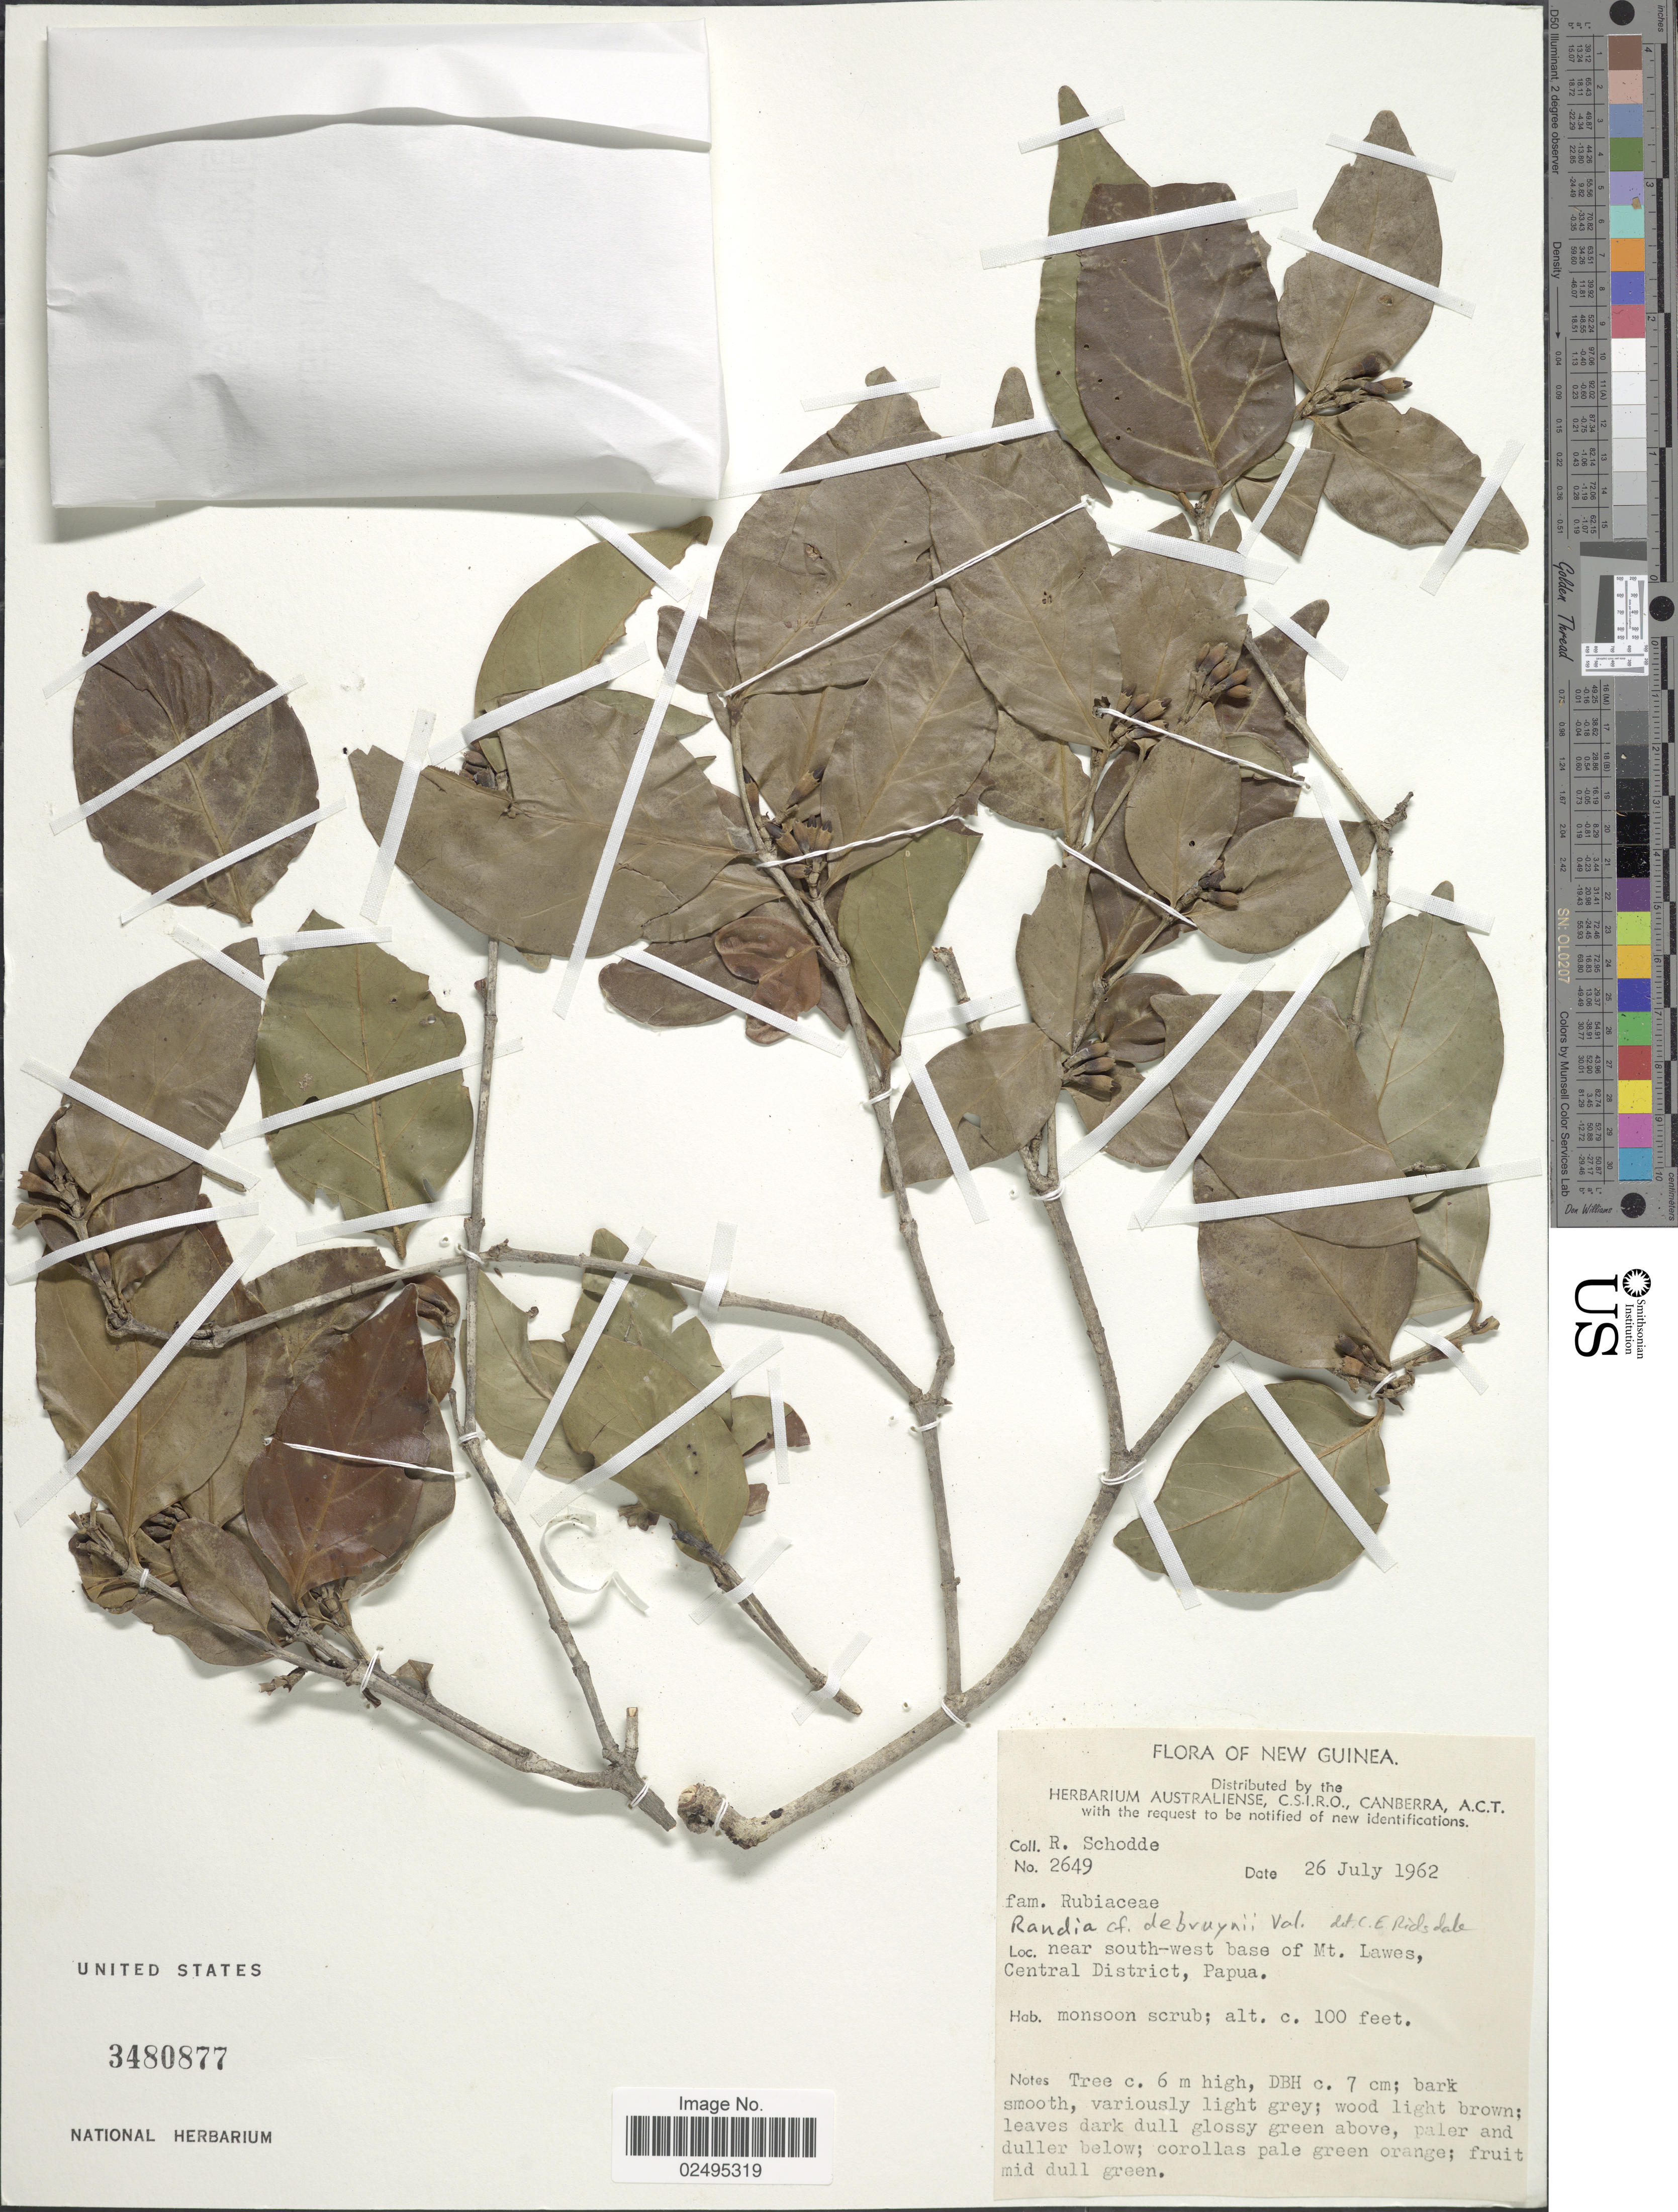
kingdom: Plantae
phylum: Tracheophyta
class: Magnoliopsida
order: Gentianales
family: Rubiaceae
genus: Randia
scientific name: Randia debruynii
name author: Valeton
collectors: R. Schodde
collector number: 2649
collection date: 1962-07-26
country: Papua New Guinea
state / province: Central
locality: New Guinea, near south-west base of Mt. Lawes, Central District, Papua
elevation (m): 30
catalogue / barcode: US 3480877